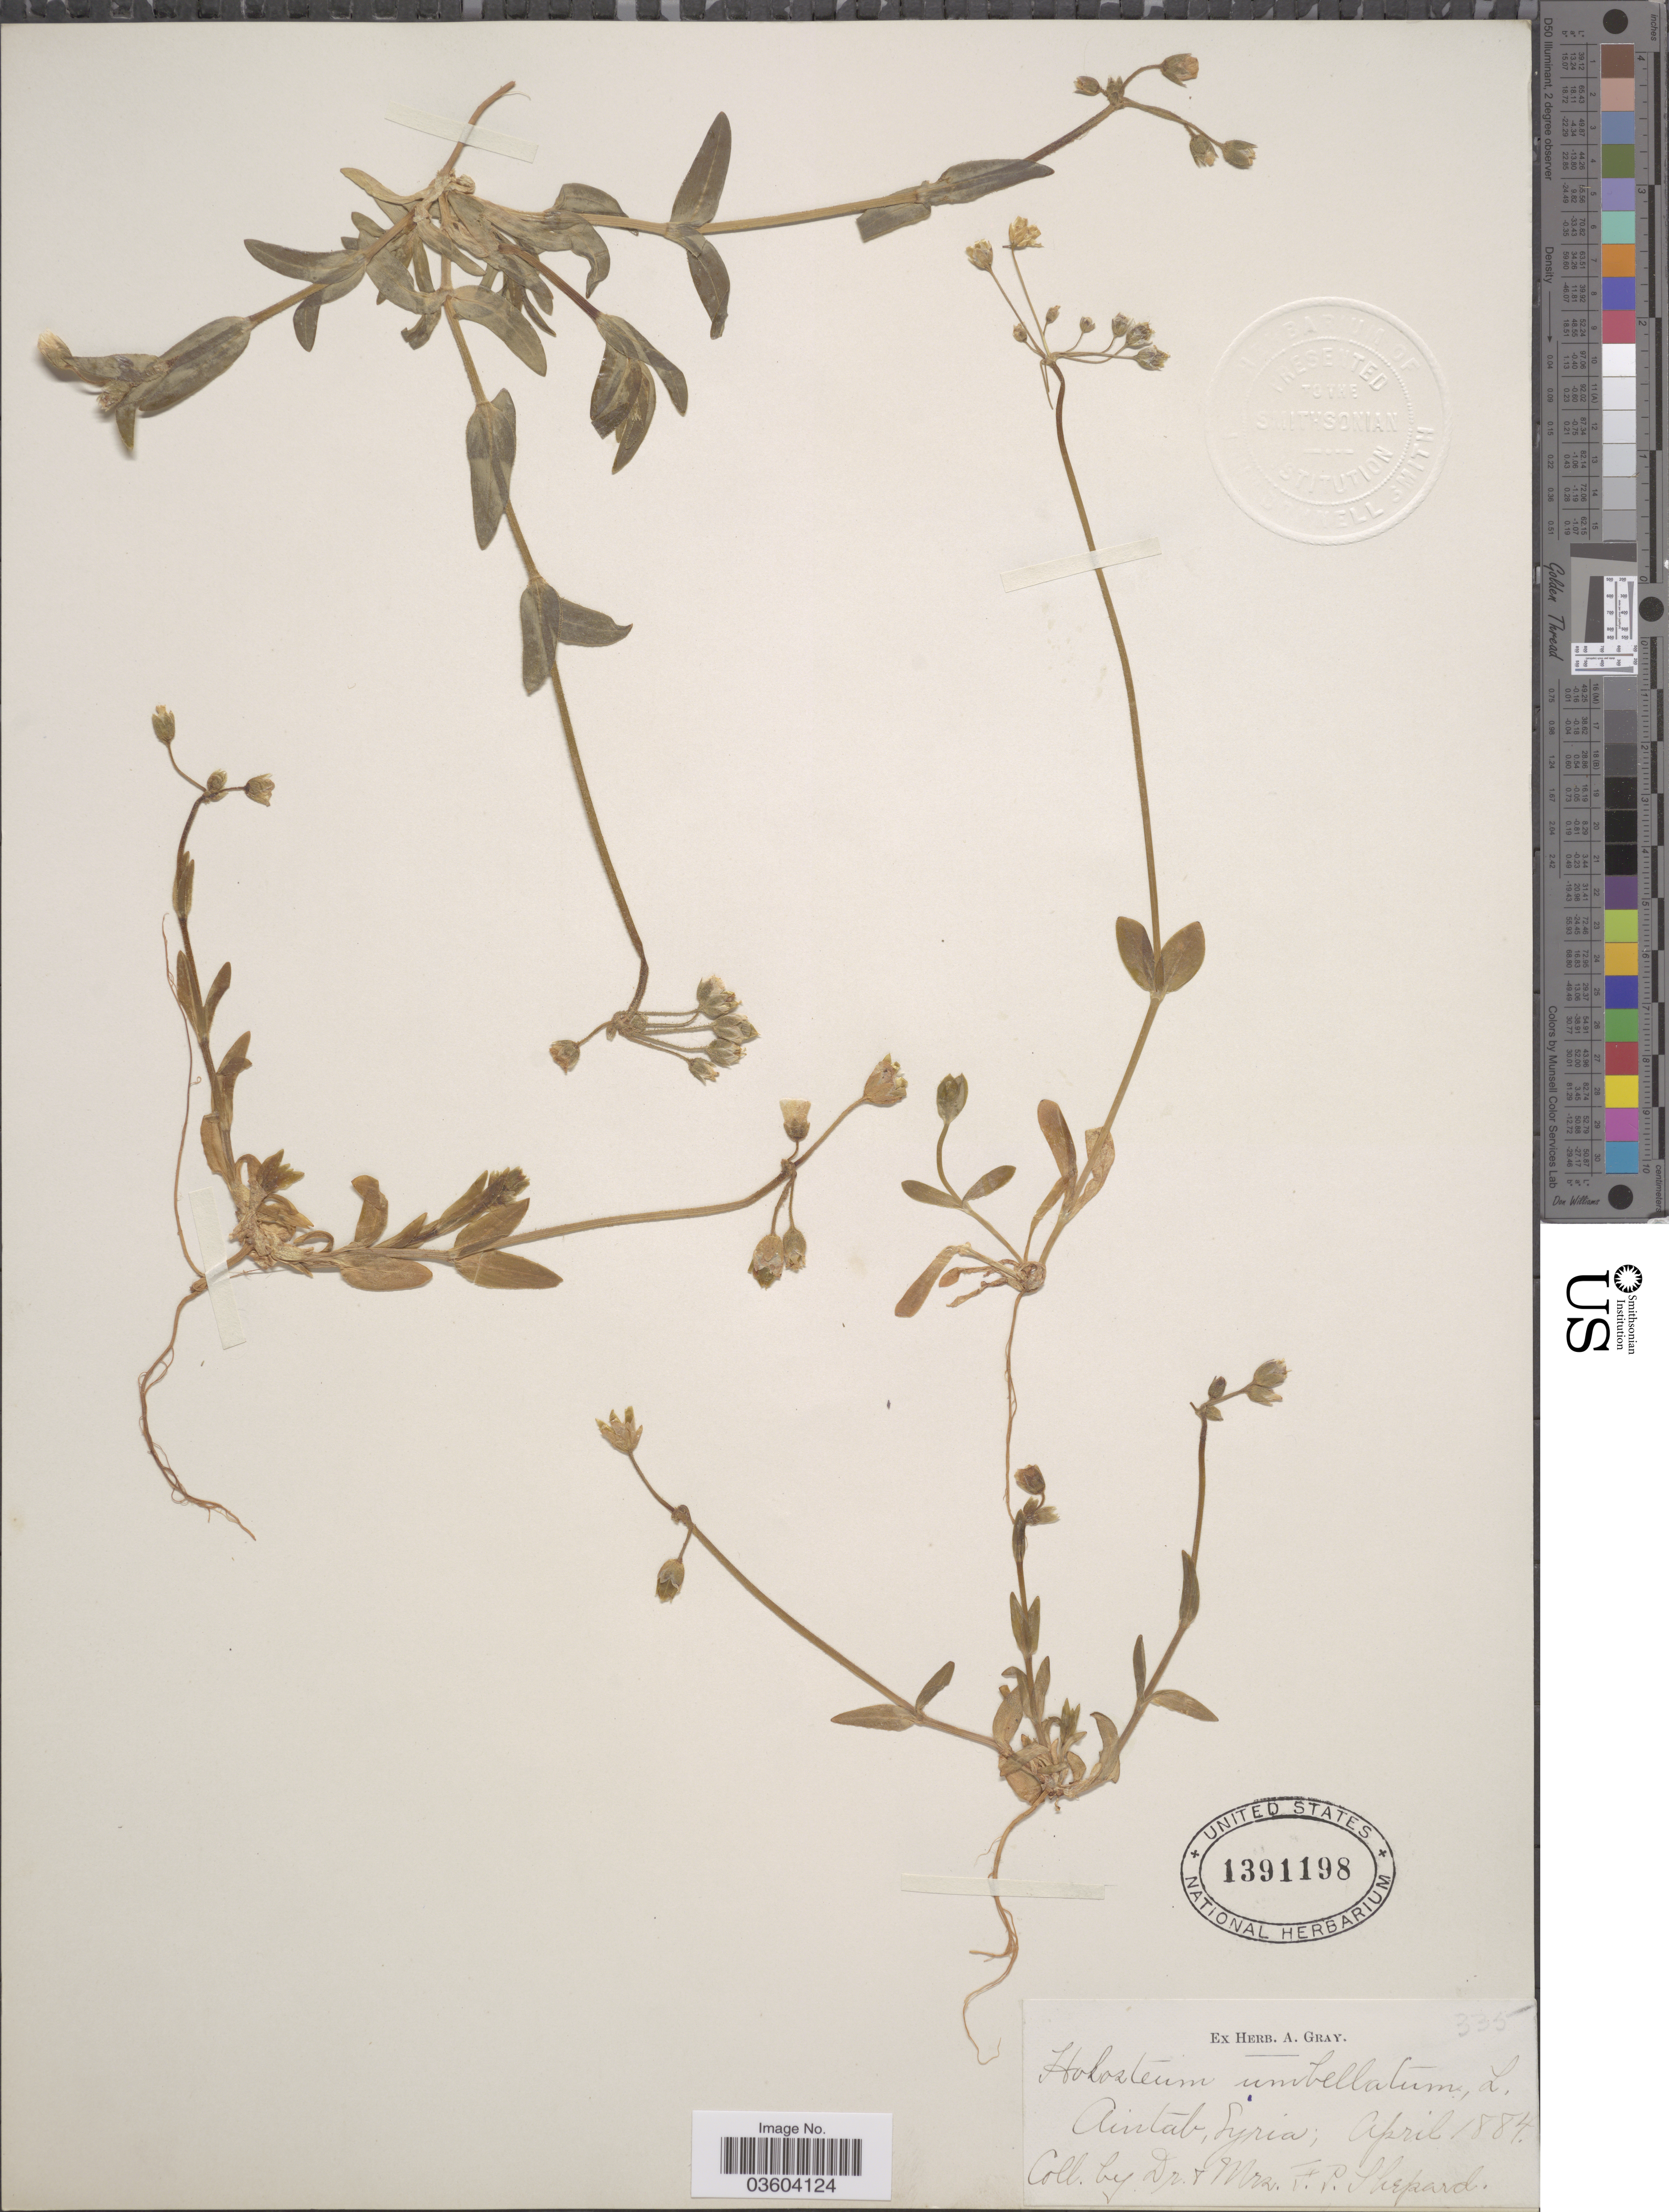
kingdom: Plantae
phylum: Tracheophyta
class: Magnoliopsida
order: Caryophyllales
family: Caryophyllaceae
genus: Holosteum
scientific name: Holosteum umbellatum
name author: L.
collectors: F. P. Shepard & Mrs. Shepard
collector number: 335?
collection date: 1884-04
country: Syria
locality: Aintab.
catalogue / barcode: US 1391198